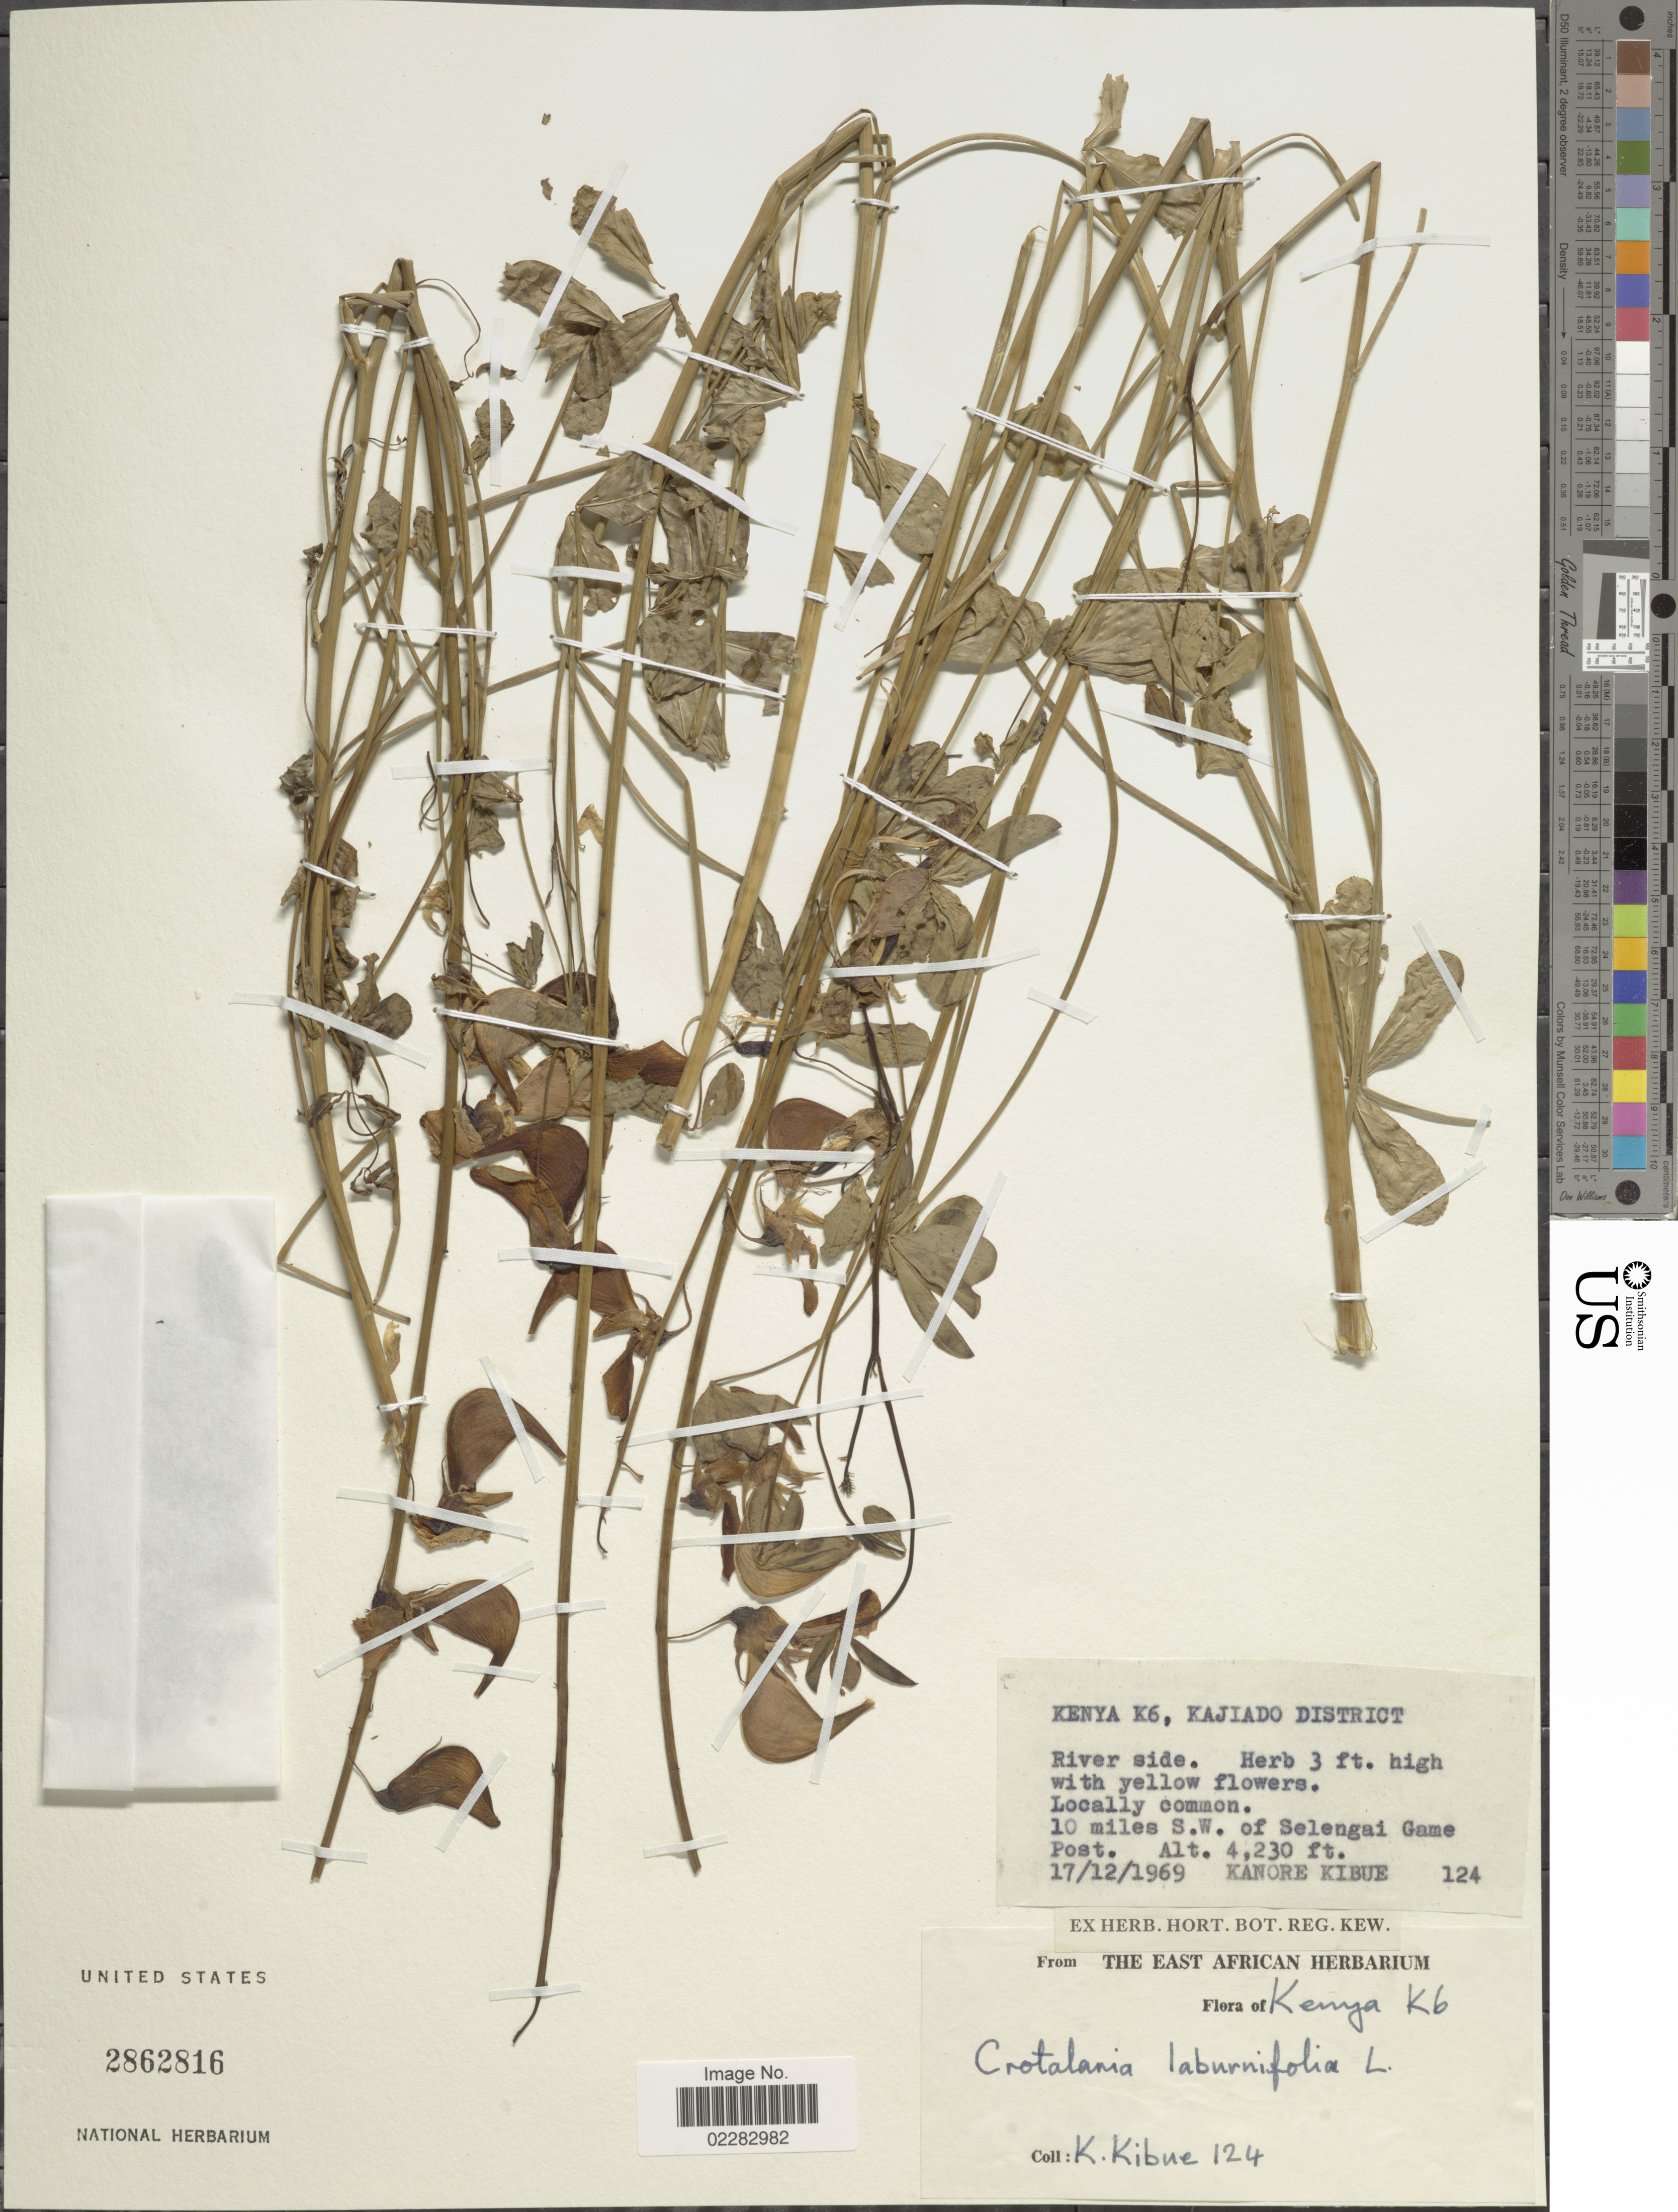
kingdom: Plantae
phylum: Tracheophyta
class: Magnoliopsida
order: Fabales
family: Fabaceae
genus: Crotalaria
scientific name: Crotalaria laburnifolia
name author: L.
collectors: K. Kibue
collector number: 124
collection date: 1969-12-17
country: Kenya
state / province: Kajiado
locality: K6, river side, 10 miles S.W. of Selengai Game Post.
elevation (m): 1289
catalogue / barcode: US 2862816